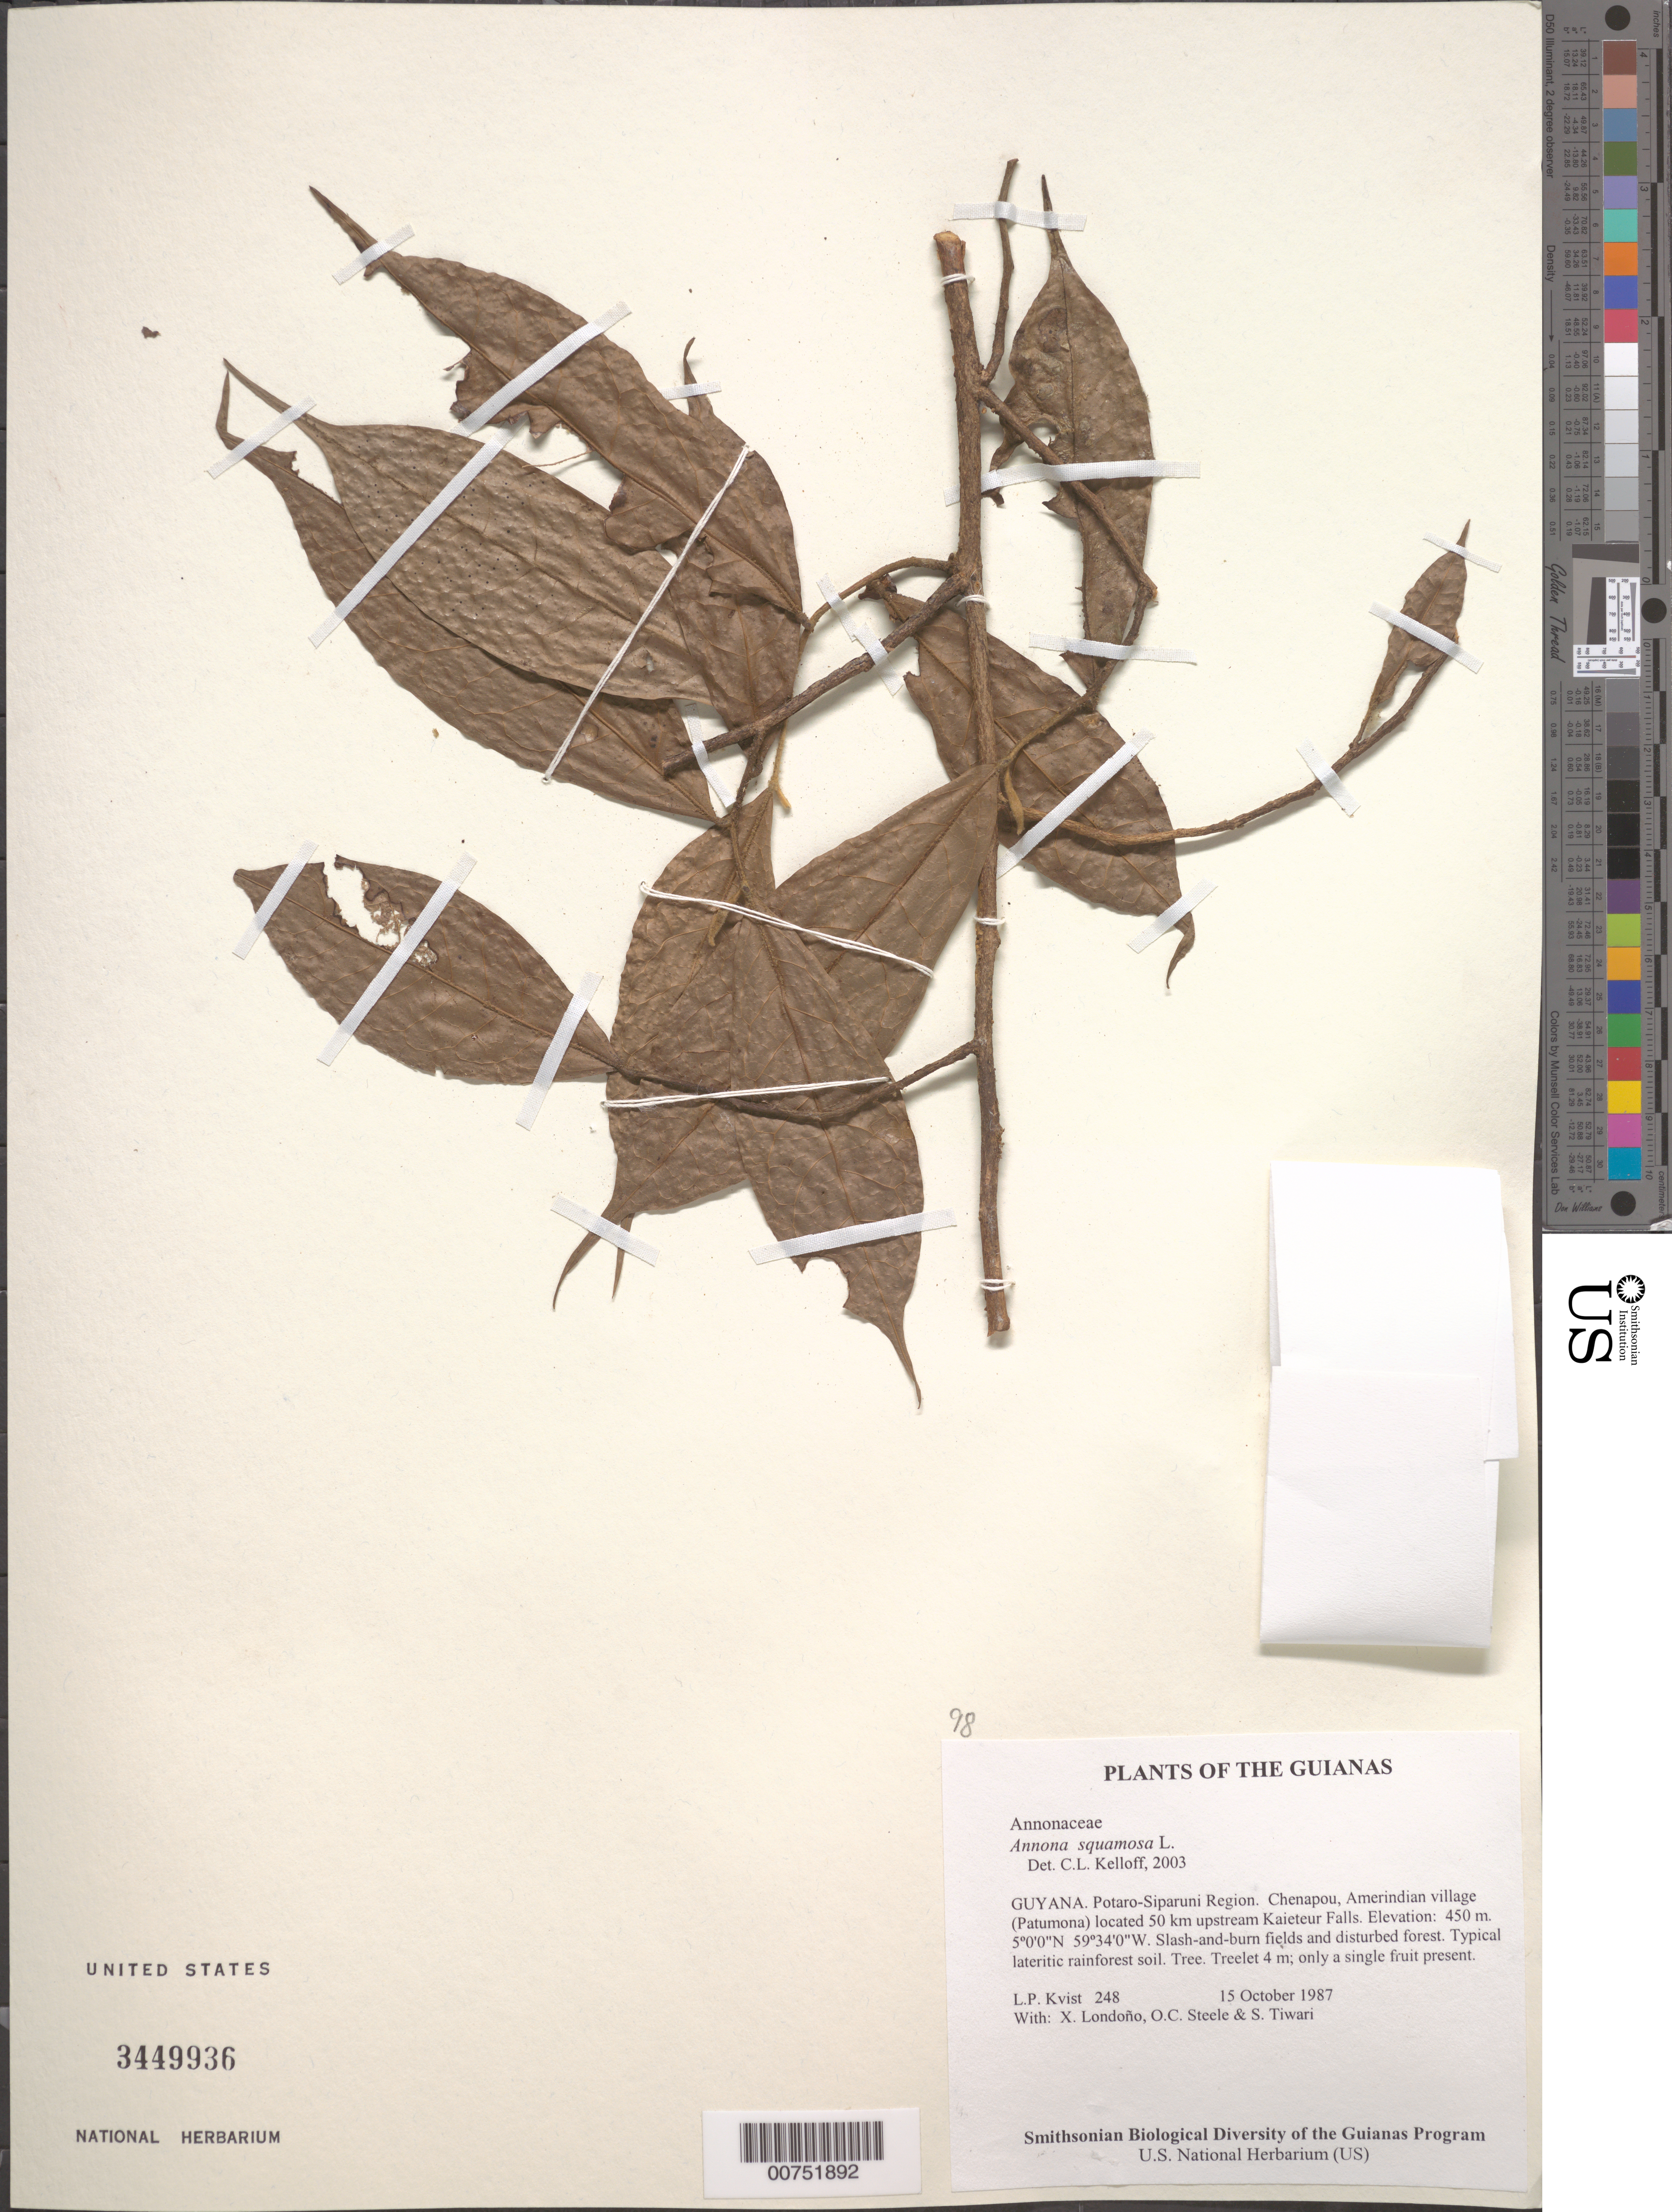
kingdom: Plantae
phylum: Tracheophyta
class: Magnoliopsida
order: Magnoliales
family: Annonaceae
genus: Annona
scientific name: Annona squamosa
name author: L.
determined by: Kelloff, Carol L., (US), Smithsonian Institution - National Museum of Natural History (UNITED STATES)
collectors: L. P. Kvist, X. Londoño, O. C. Steele & S. Tiwari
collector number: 248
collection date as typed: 15 October 1987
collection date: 1987-10-15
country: Guyana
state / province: Potaro-Siparuni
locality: Chenapou, Amerindian village (Patumona) located 50 km upstream Kaieteur Falls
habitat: Slash-and-burn fields and disturbed forest. Typical lateritic rainforest soil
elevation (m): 450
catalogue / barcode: US 3449936